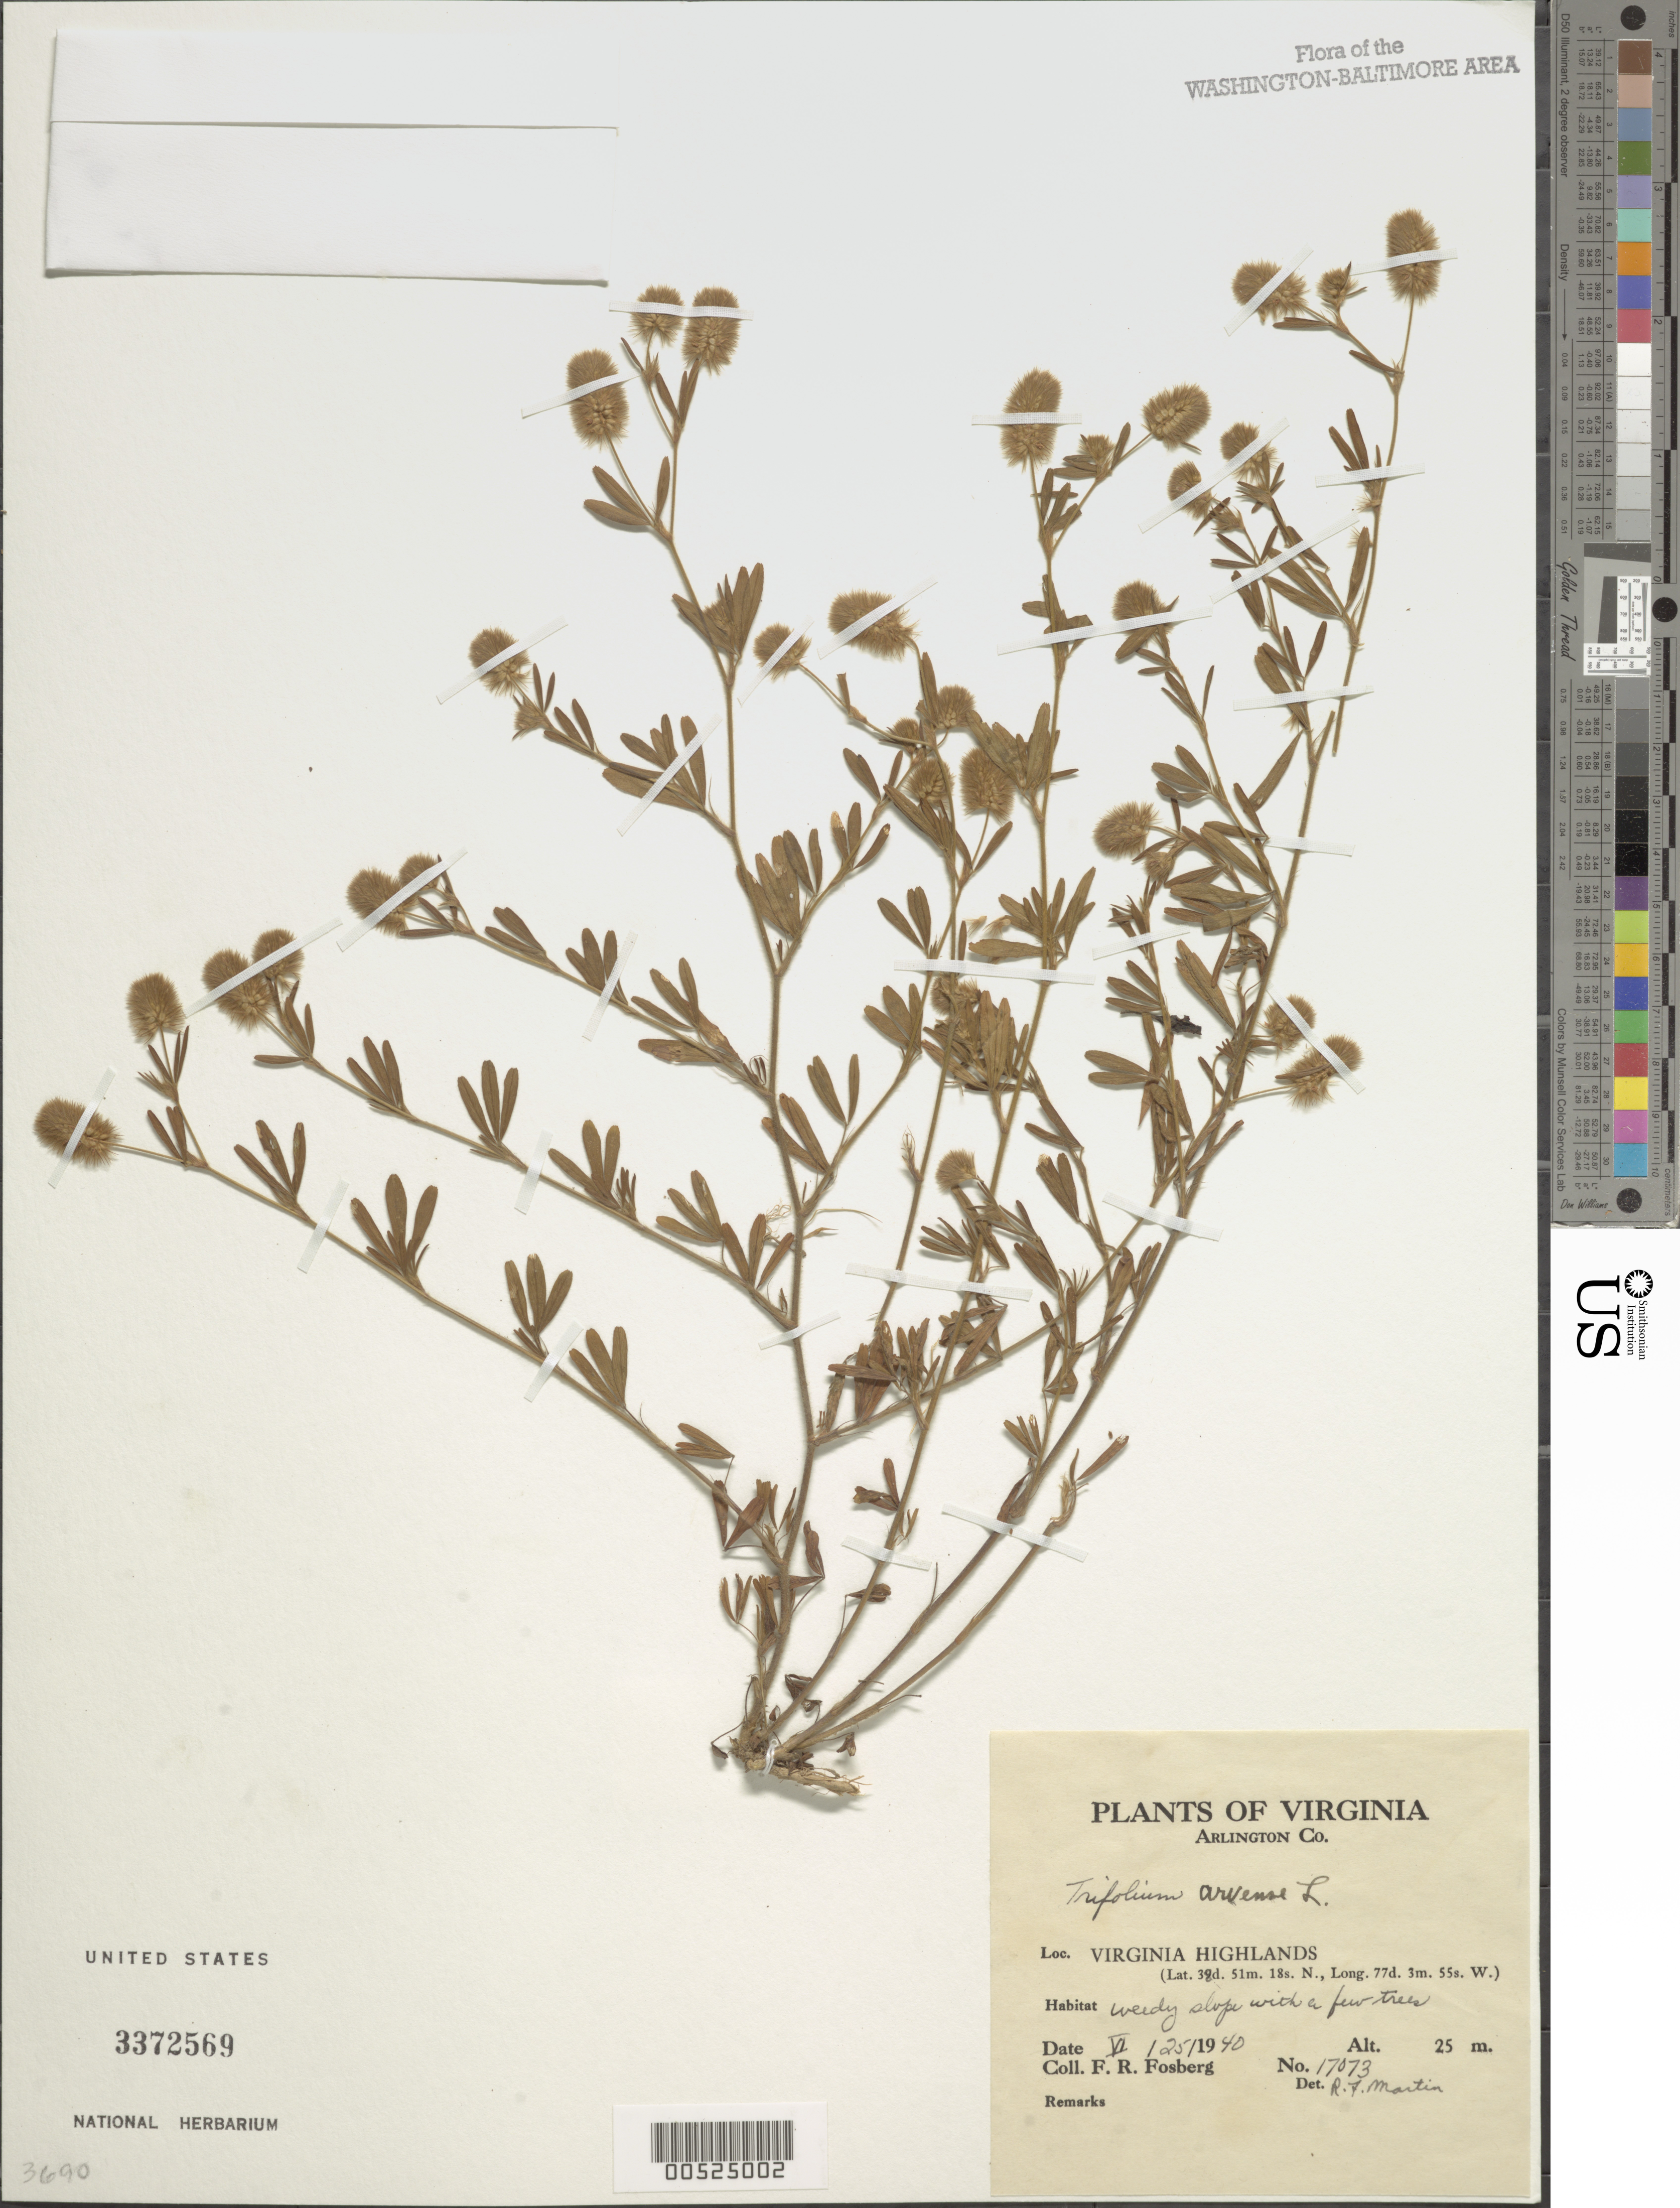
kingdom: Plantae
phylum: Tracheophyta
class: Magnoliopsida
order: Fabales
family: Fabaceae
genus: Trifolium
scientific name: Trifolium arvense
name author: L.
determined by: Martin, R. F.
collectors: F. R. Fosberg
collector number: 17073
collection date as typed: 25 Jun 1940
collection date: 1940-06-25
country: United States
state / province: Virginia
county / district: Arlington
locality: Virginia Highlands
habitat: Weedy slope with a few trees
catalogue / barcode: US 3372569